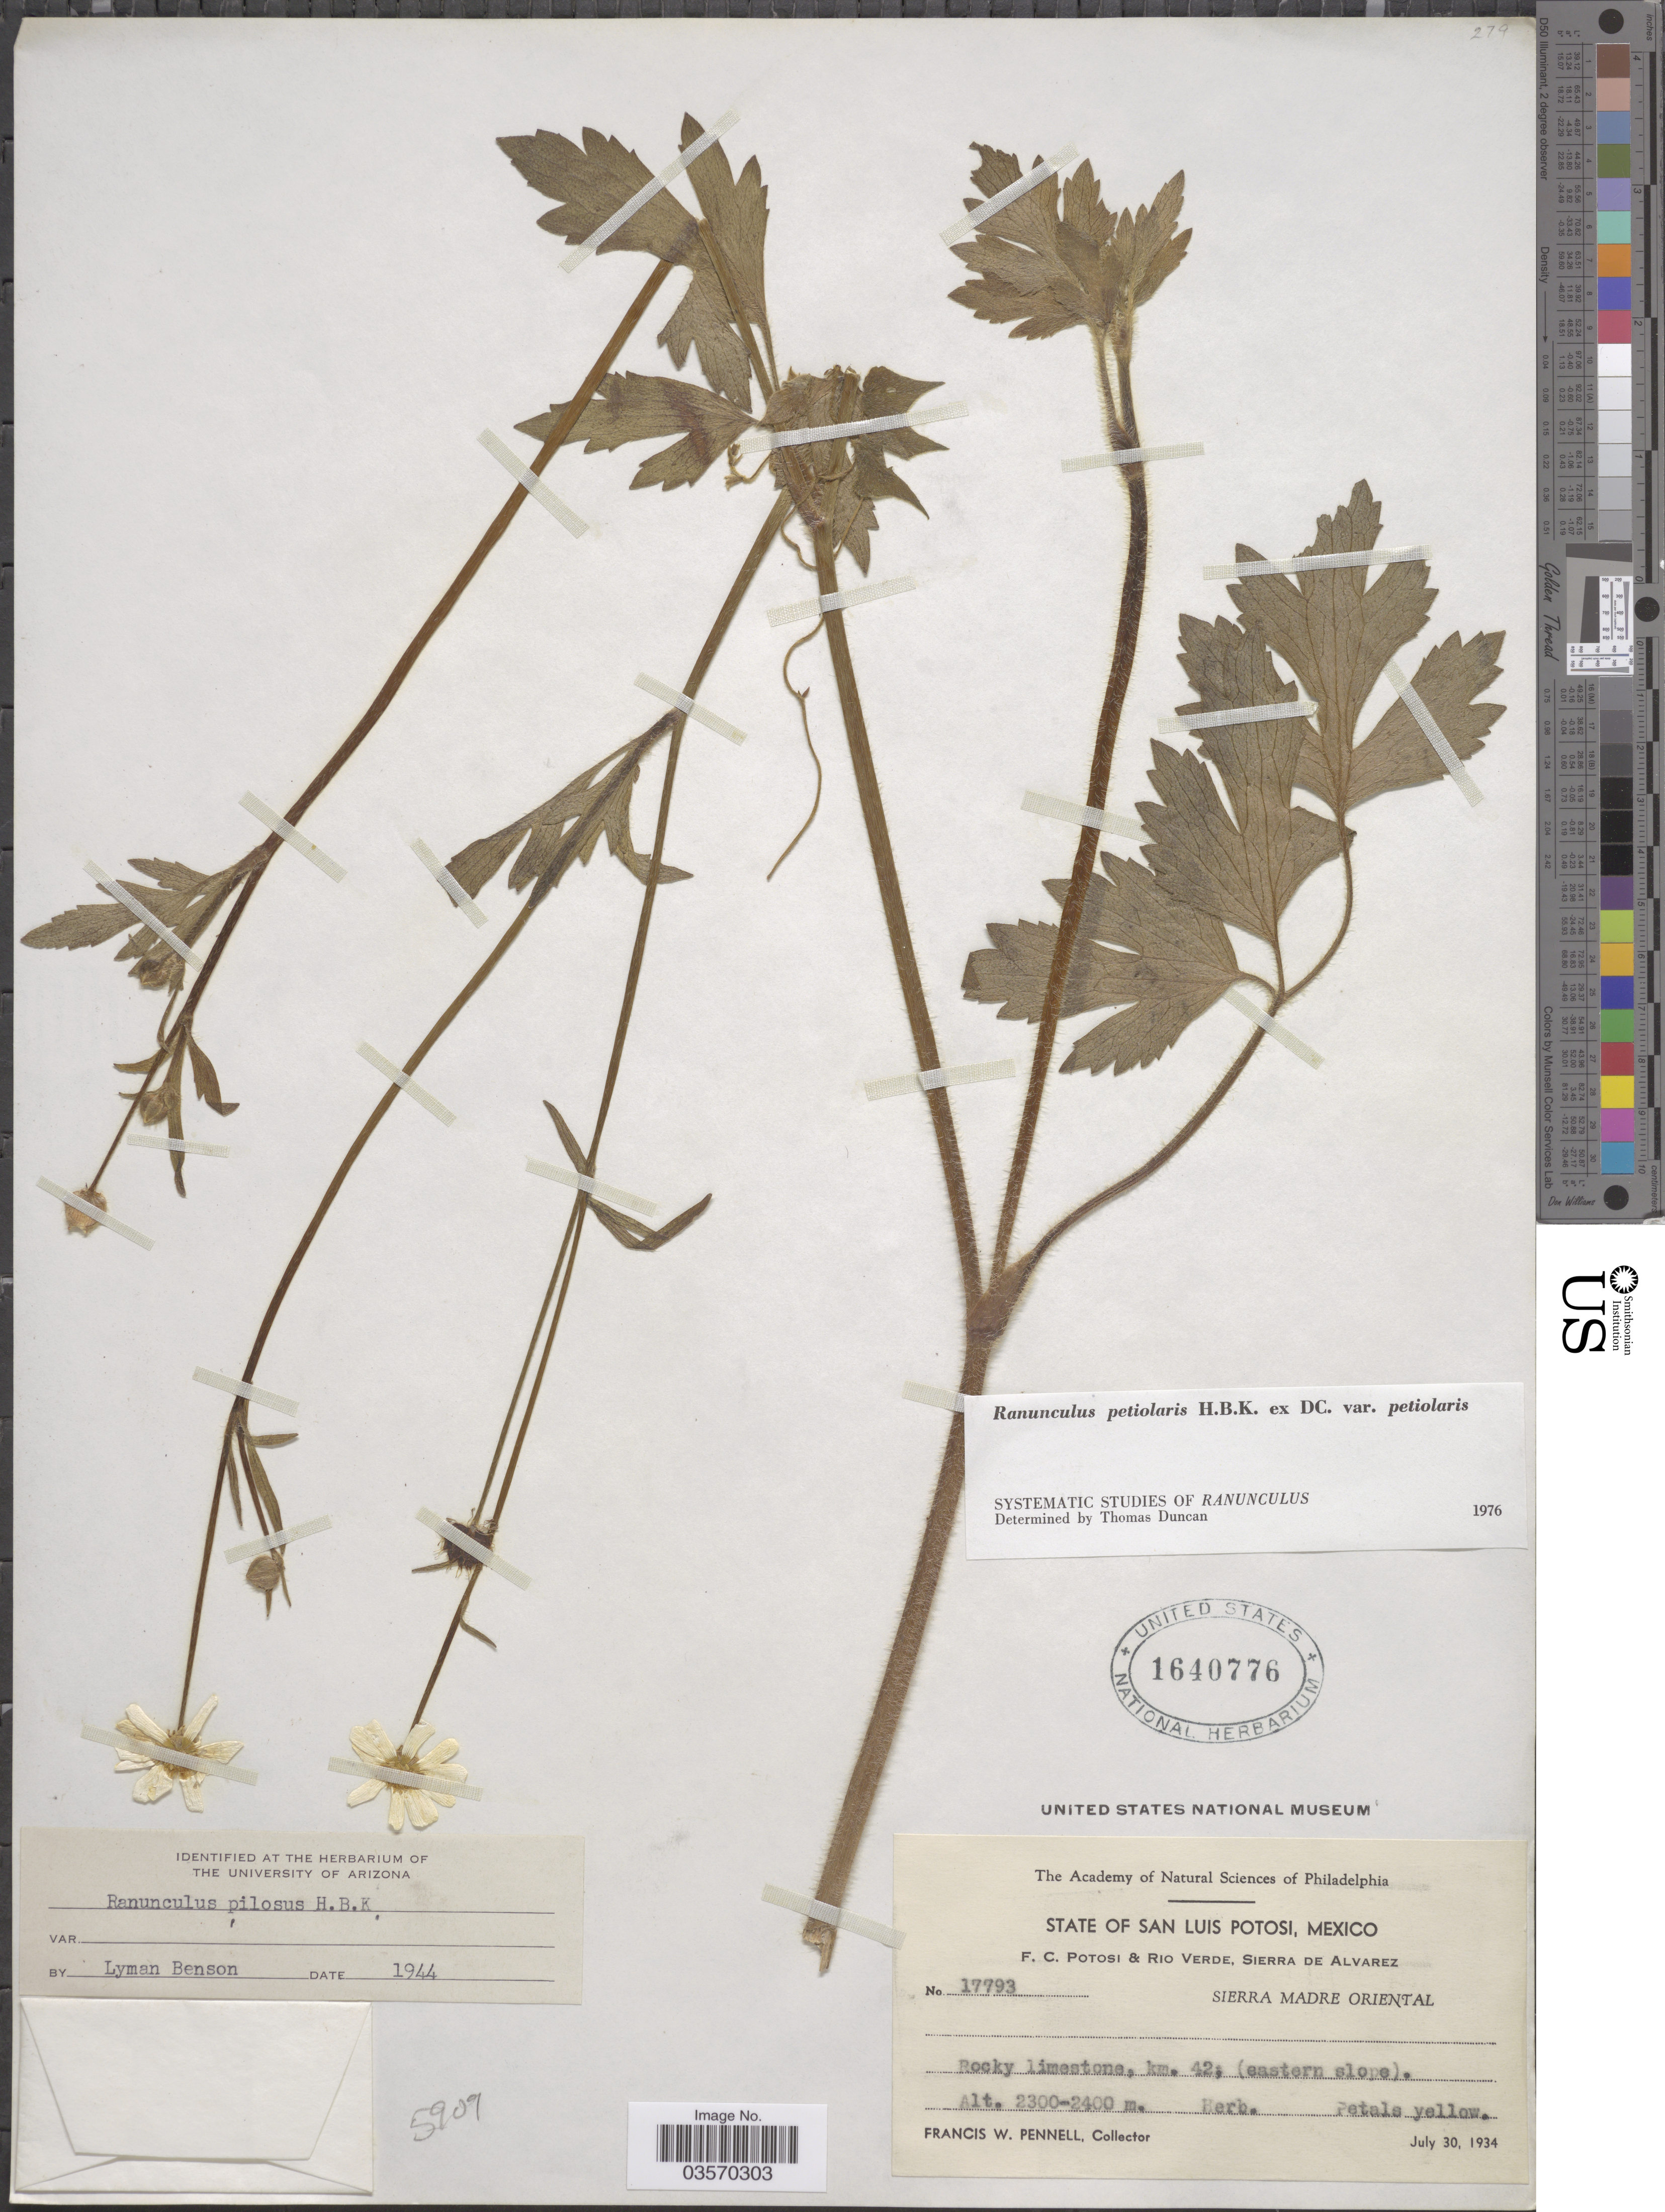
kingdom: Plantae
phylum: Tracheophyta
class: Magnoliopsida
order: Ranunculales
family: Ranunculaceae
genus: Ranunculus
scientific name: Ranunculus petiolaris var. petiolaris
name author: Kunth ex DC.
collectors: F. W. Pennell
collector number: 17793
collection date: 1934-07-30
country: Mexico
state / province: San Luis Potosí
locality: F.C. Potosi & Rio Verde, Sierra de Alvarez. Sierra Madre Oriental. Km. 42, (eastern slope).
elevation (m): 2300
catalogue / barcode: US 1640776